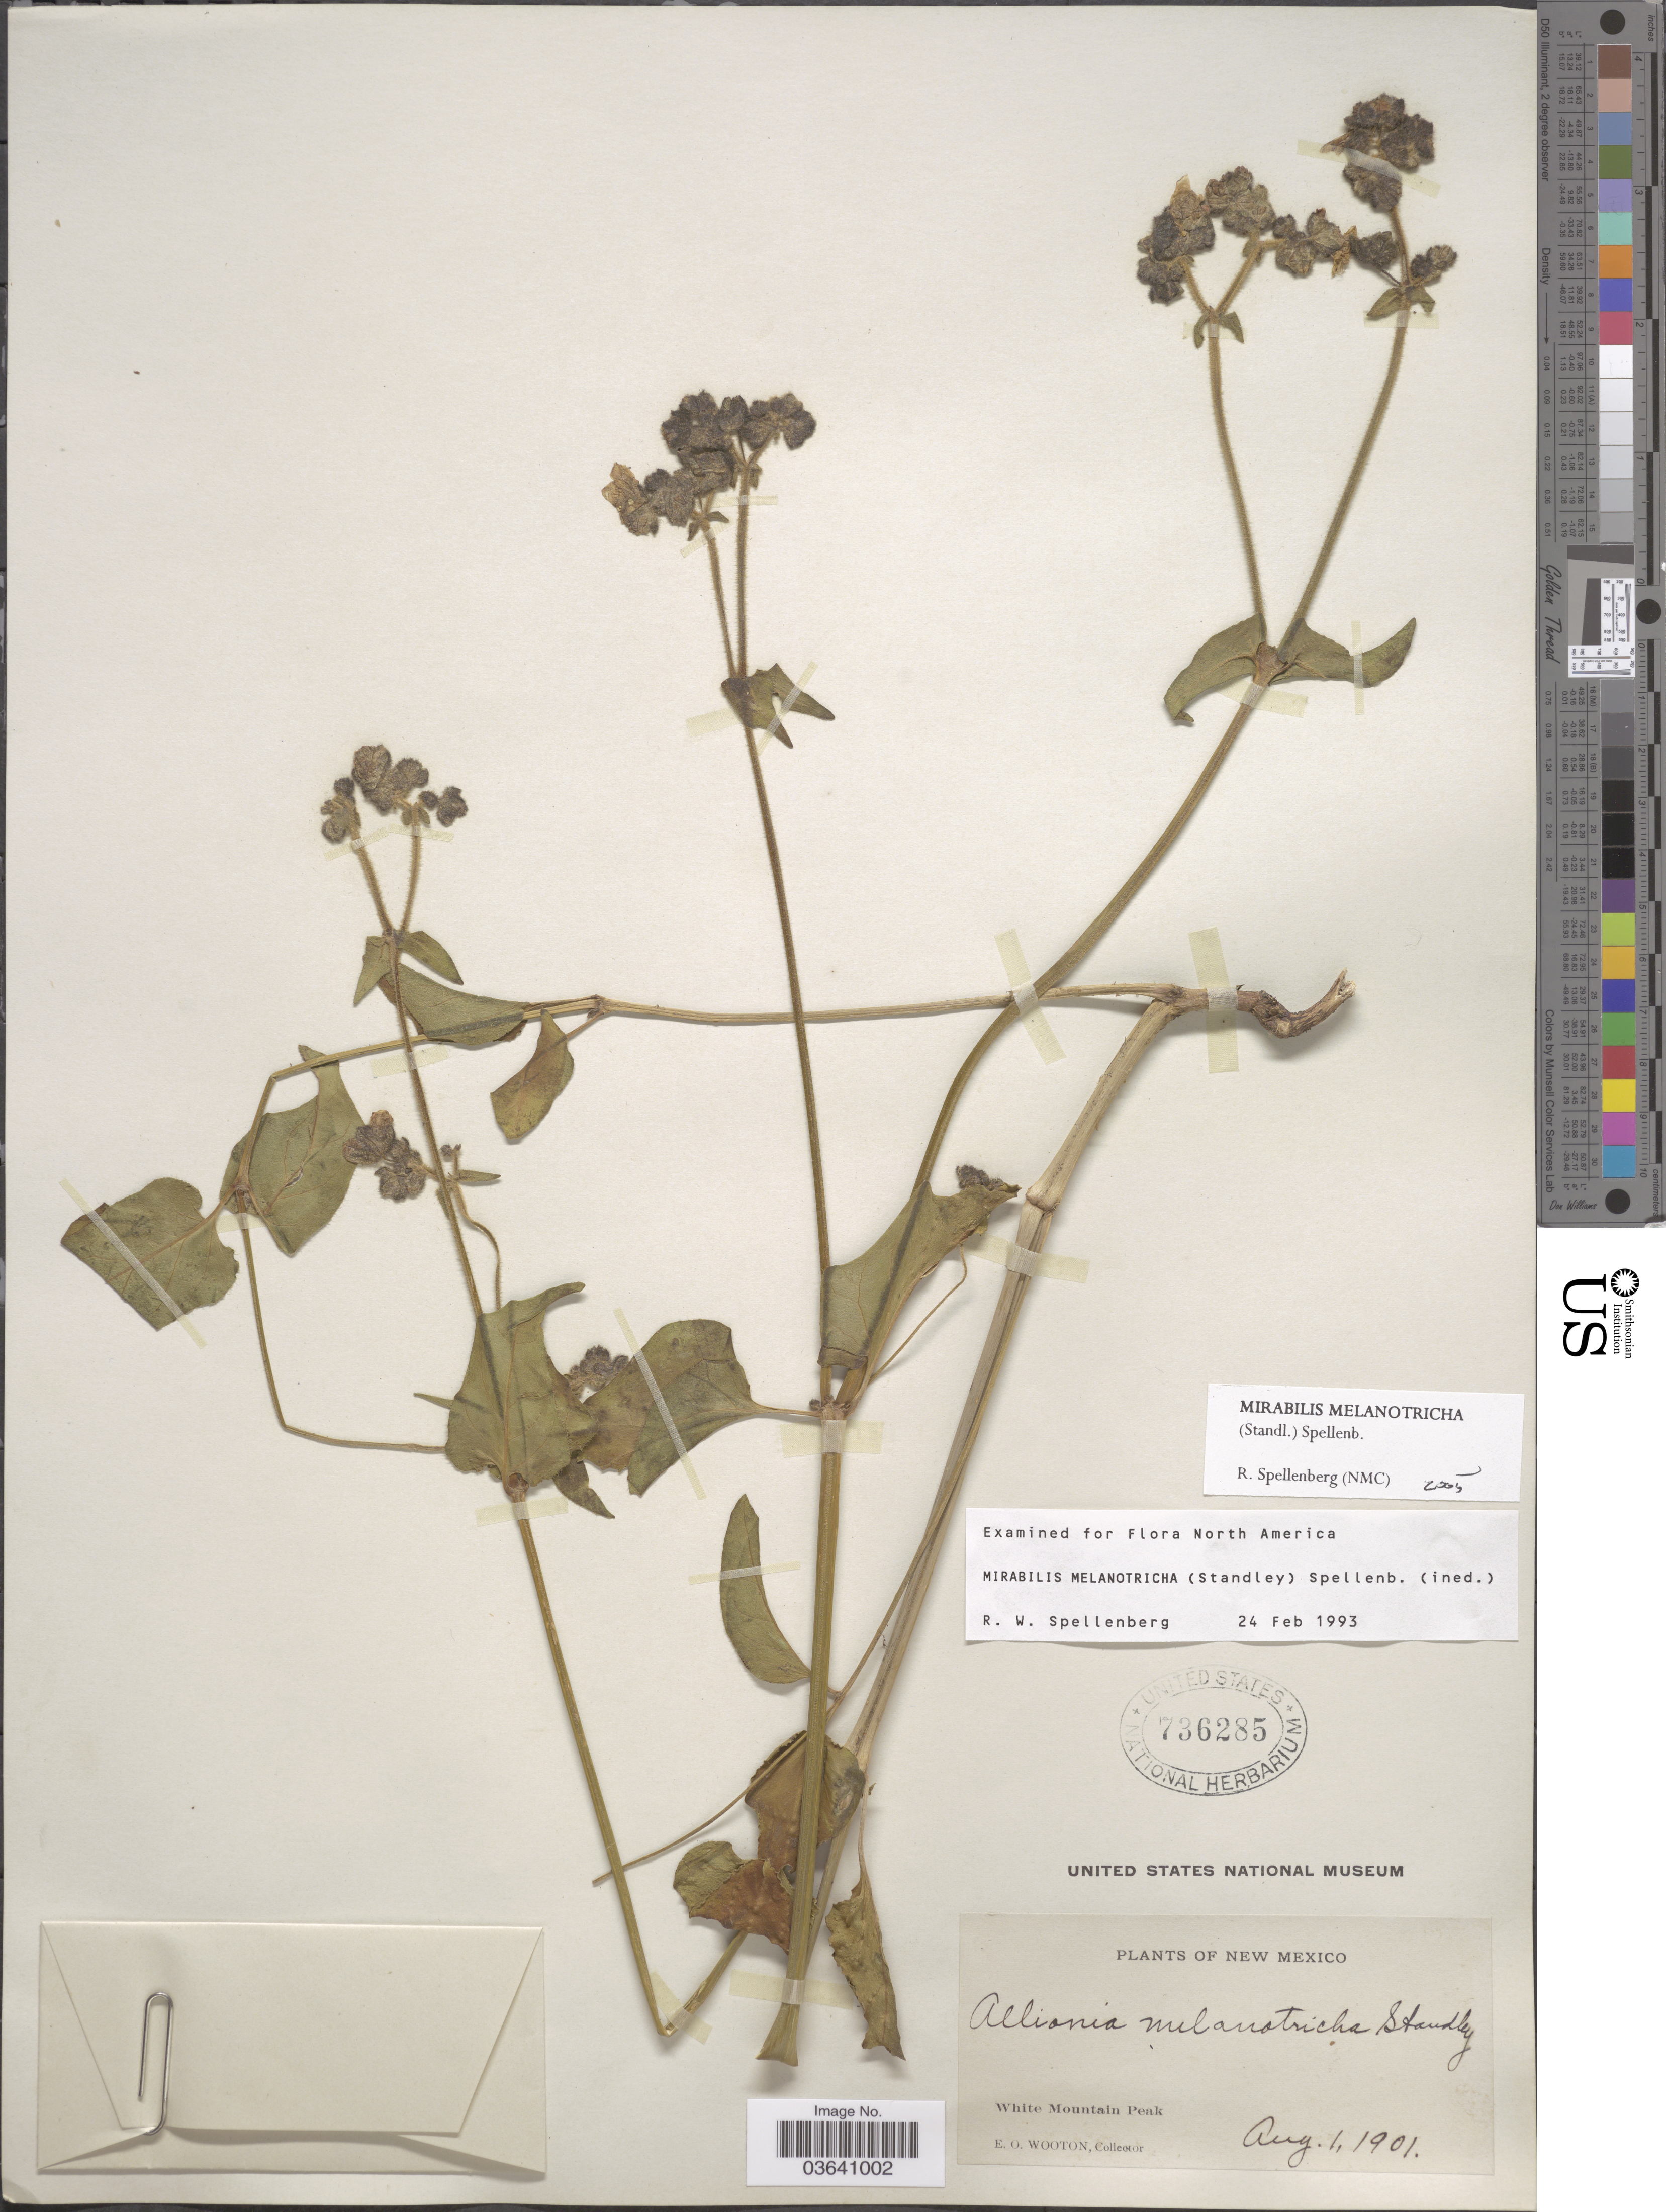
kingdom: Plantae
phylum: Tracheophyta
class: Magnoliopsida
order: Caryophyllales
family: Nyctaginaceae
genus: Mirabilis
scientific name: Mirabilis melanotricha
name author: (Standl.) Spellenb.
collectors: E. O. Wooton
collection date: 1901-08-01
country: United States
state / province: New Mexico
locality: White Mountain Peak.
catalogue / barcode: US 736285